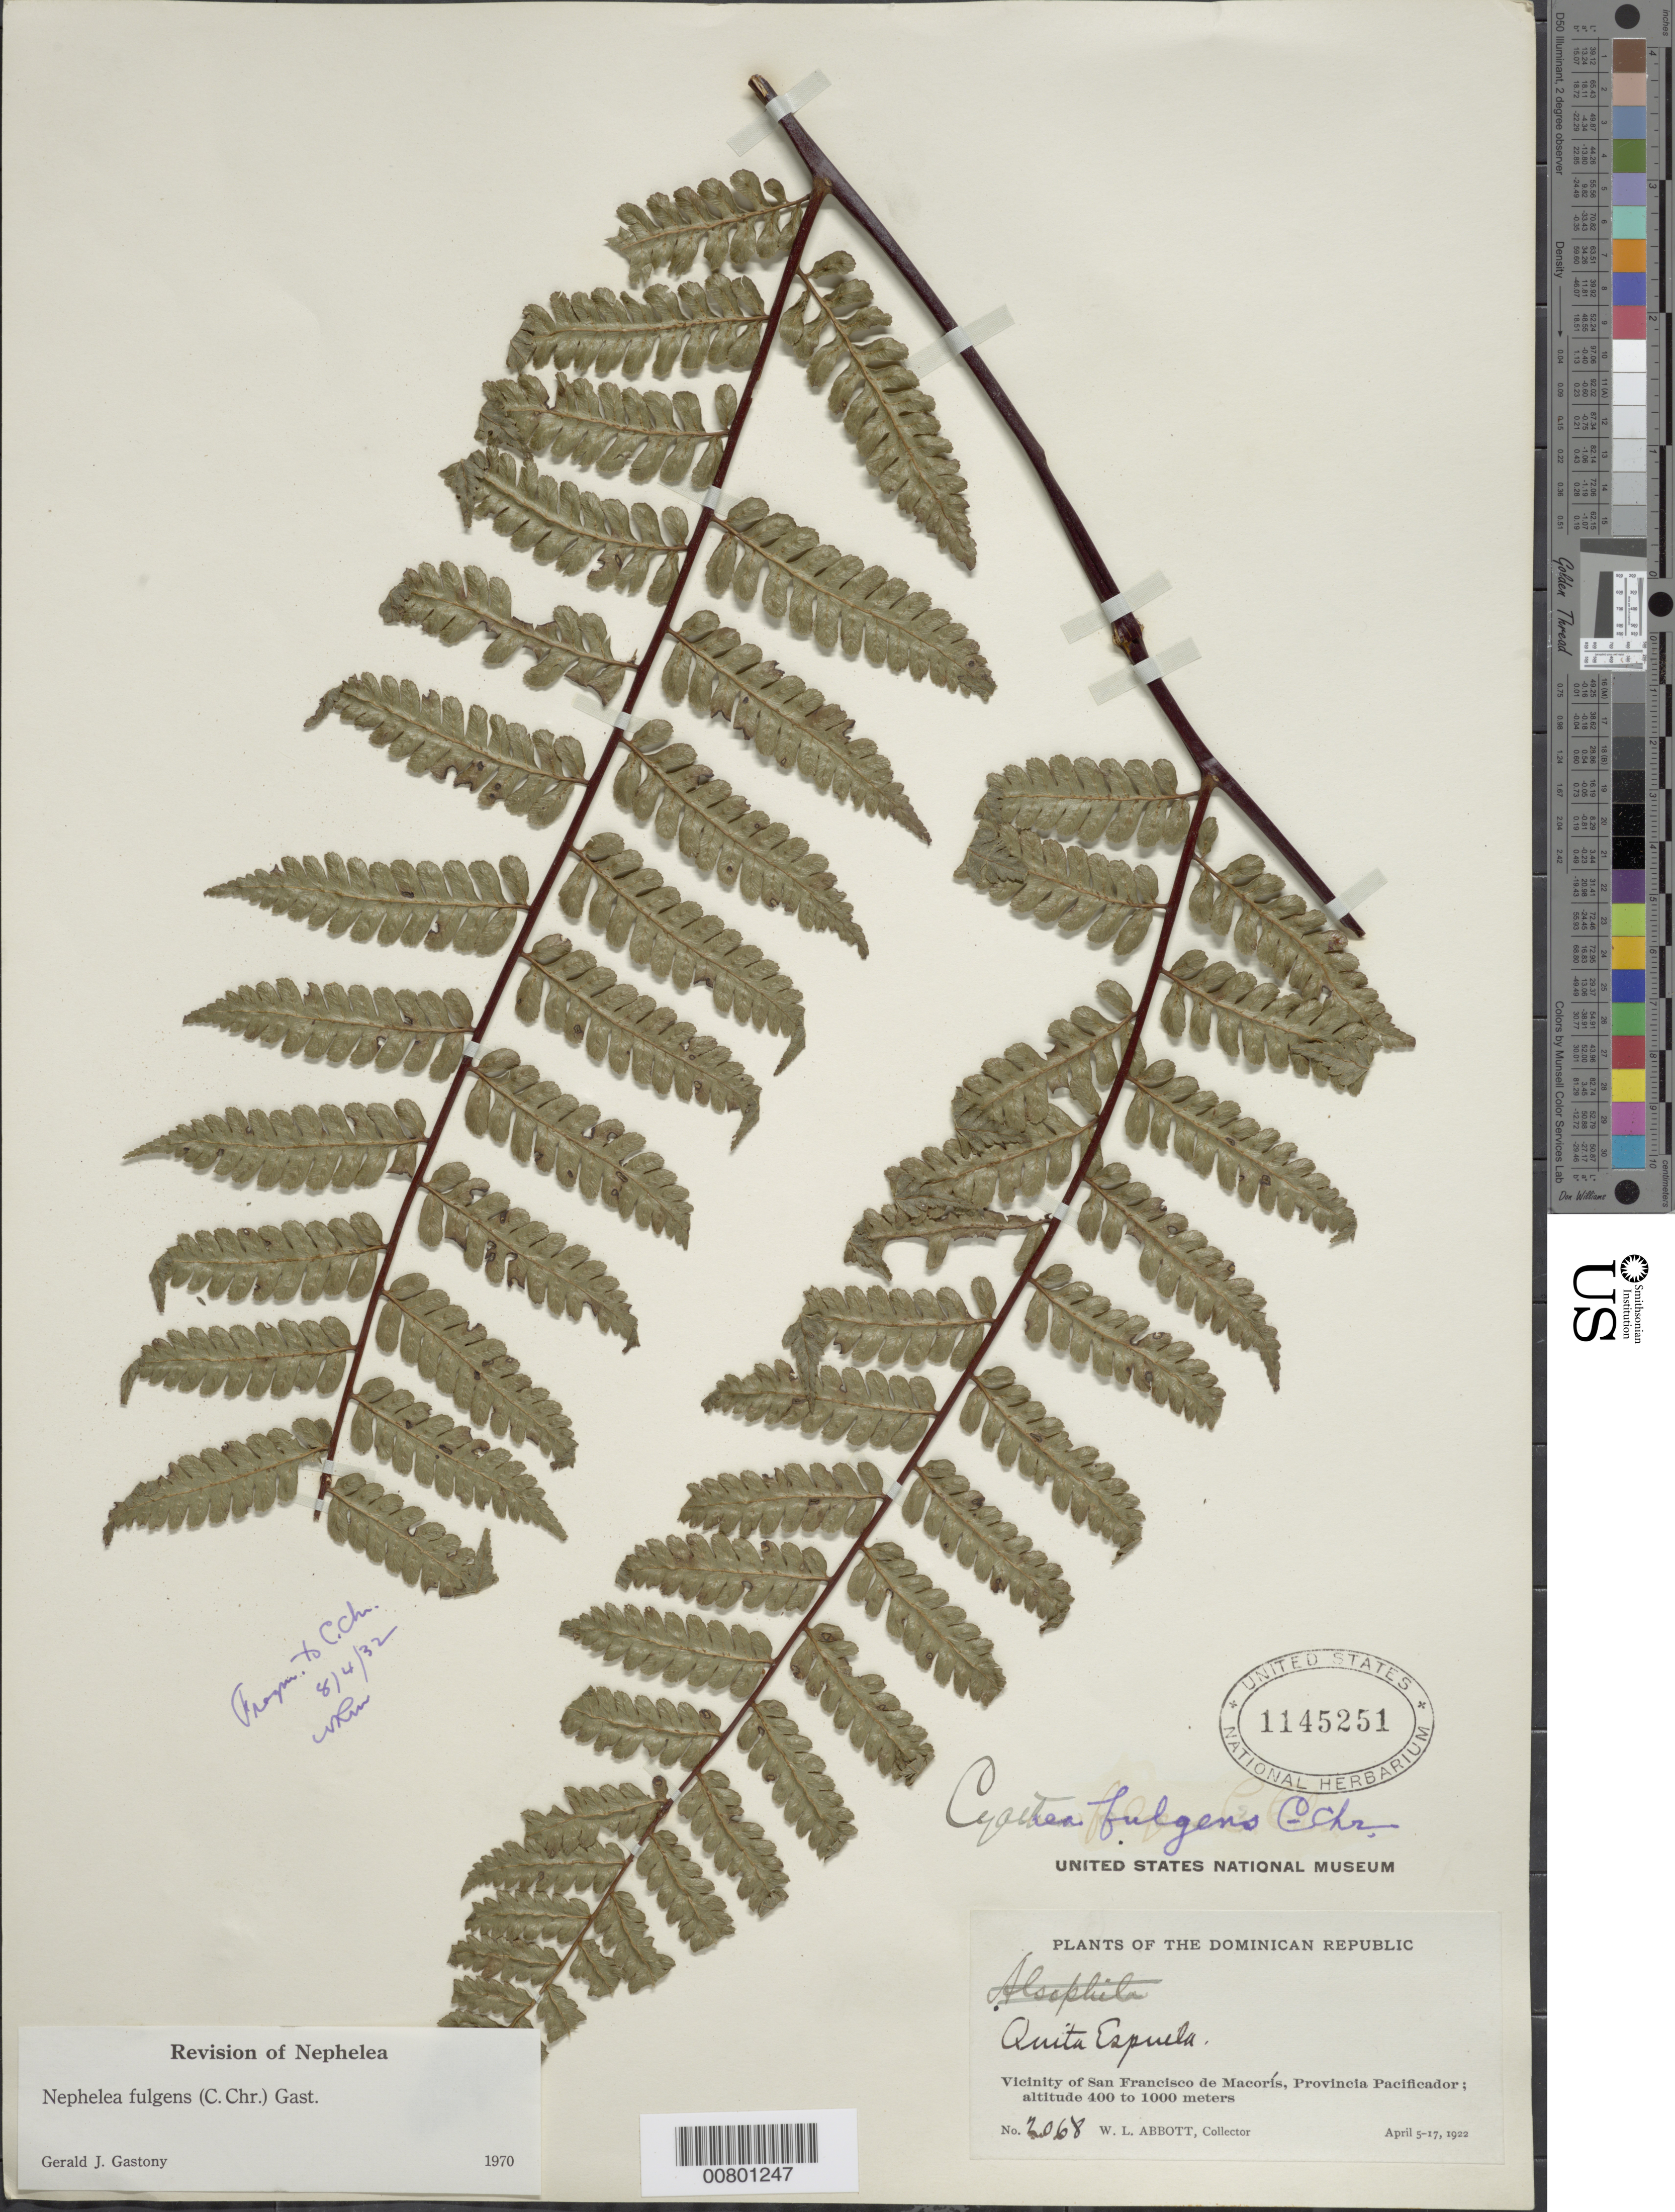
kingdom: Plantae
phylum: Tracheophyta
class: Polypodiopsida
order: Cyatheales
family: Cyatheaceae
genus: Alsophila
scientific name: Alsophila fulgens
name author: (C. Chr.) D.S. Conant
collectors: W. L. Abbott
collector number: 2068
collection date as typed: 05 Apr 1922 to 17 Apr 1922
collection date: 1922-04-05/1922-04-17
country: Dominican Republic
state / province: Duarte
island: Hispaniola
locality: San Francisco de Macorís, Quita Espuela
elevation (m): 400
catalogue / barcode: US 1145251